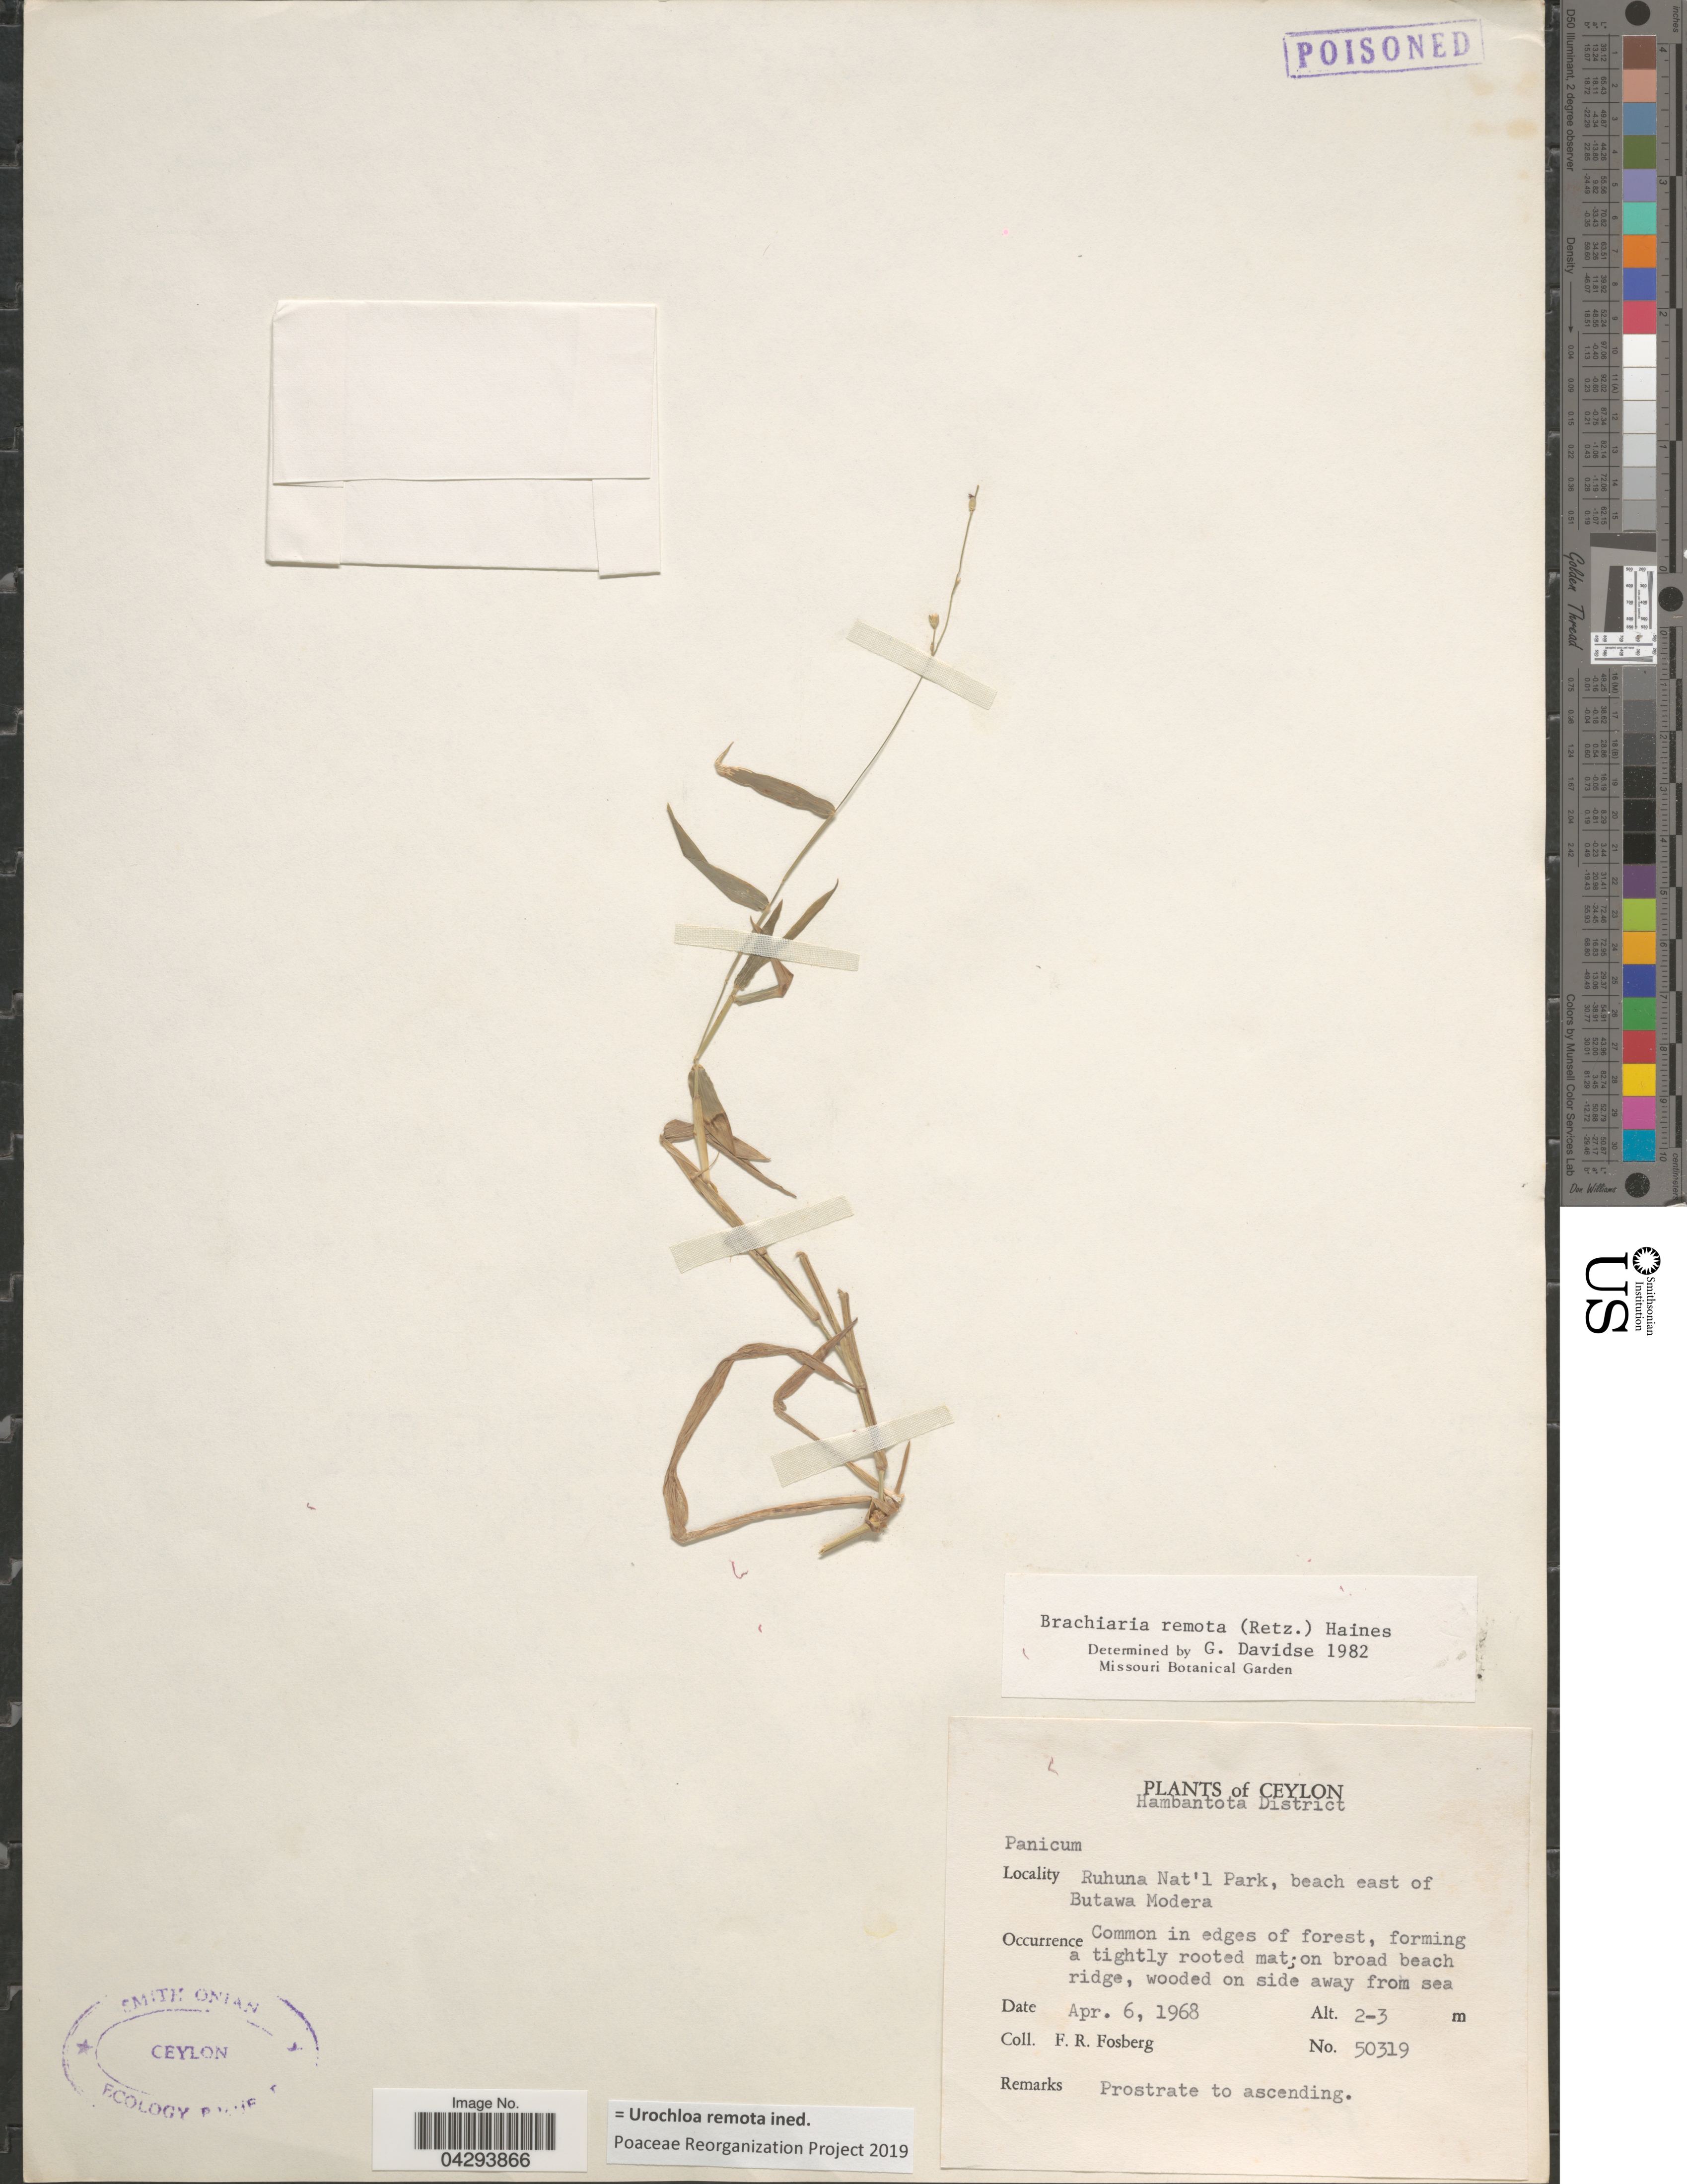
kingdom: Plantae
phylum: Tracheophyta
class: Liliopsida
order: Poales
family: Poaceae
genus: Urochloa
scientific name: Urochloa remota ined.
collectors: F. R. Fosberg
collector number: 50319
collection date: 1968-04-06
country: Sri Lanka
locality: Ceylon. Hambantota District. Ruhuna Nat'l Park, beach east of Butawa Modera.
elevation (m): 2